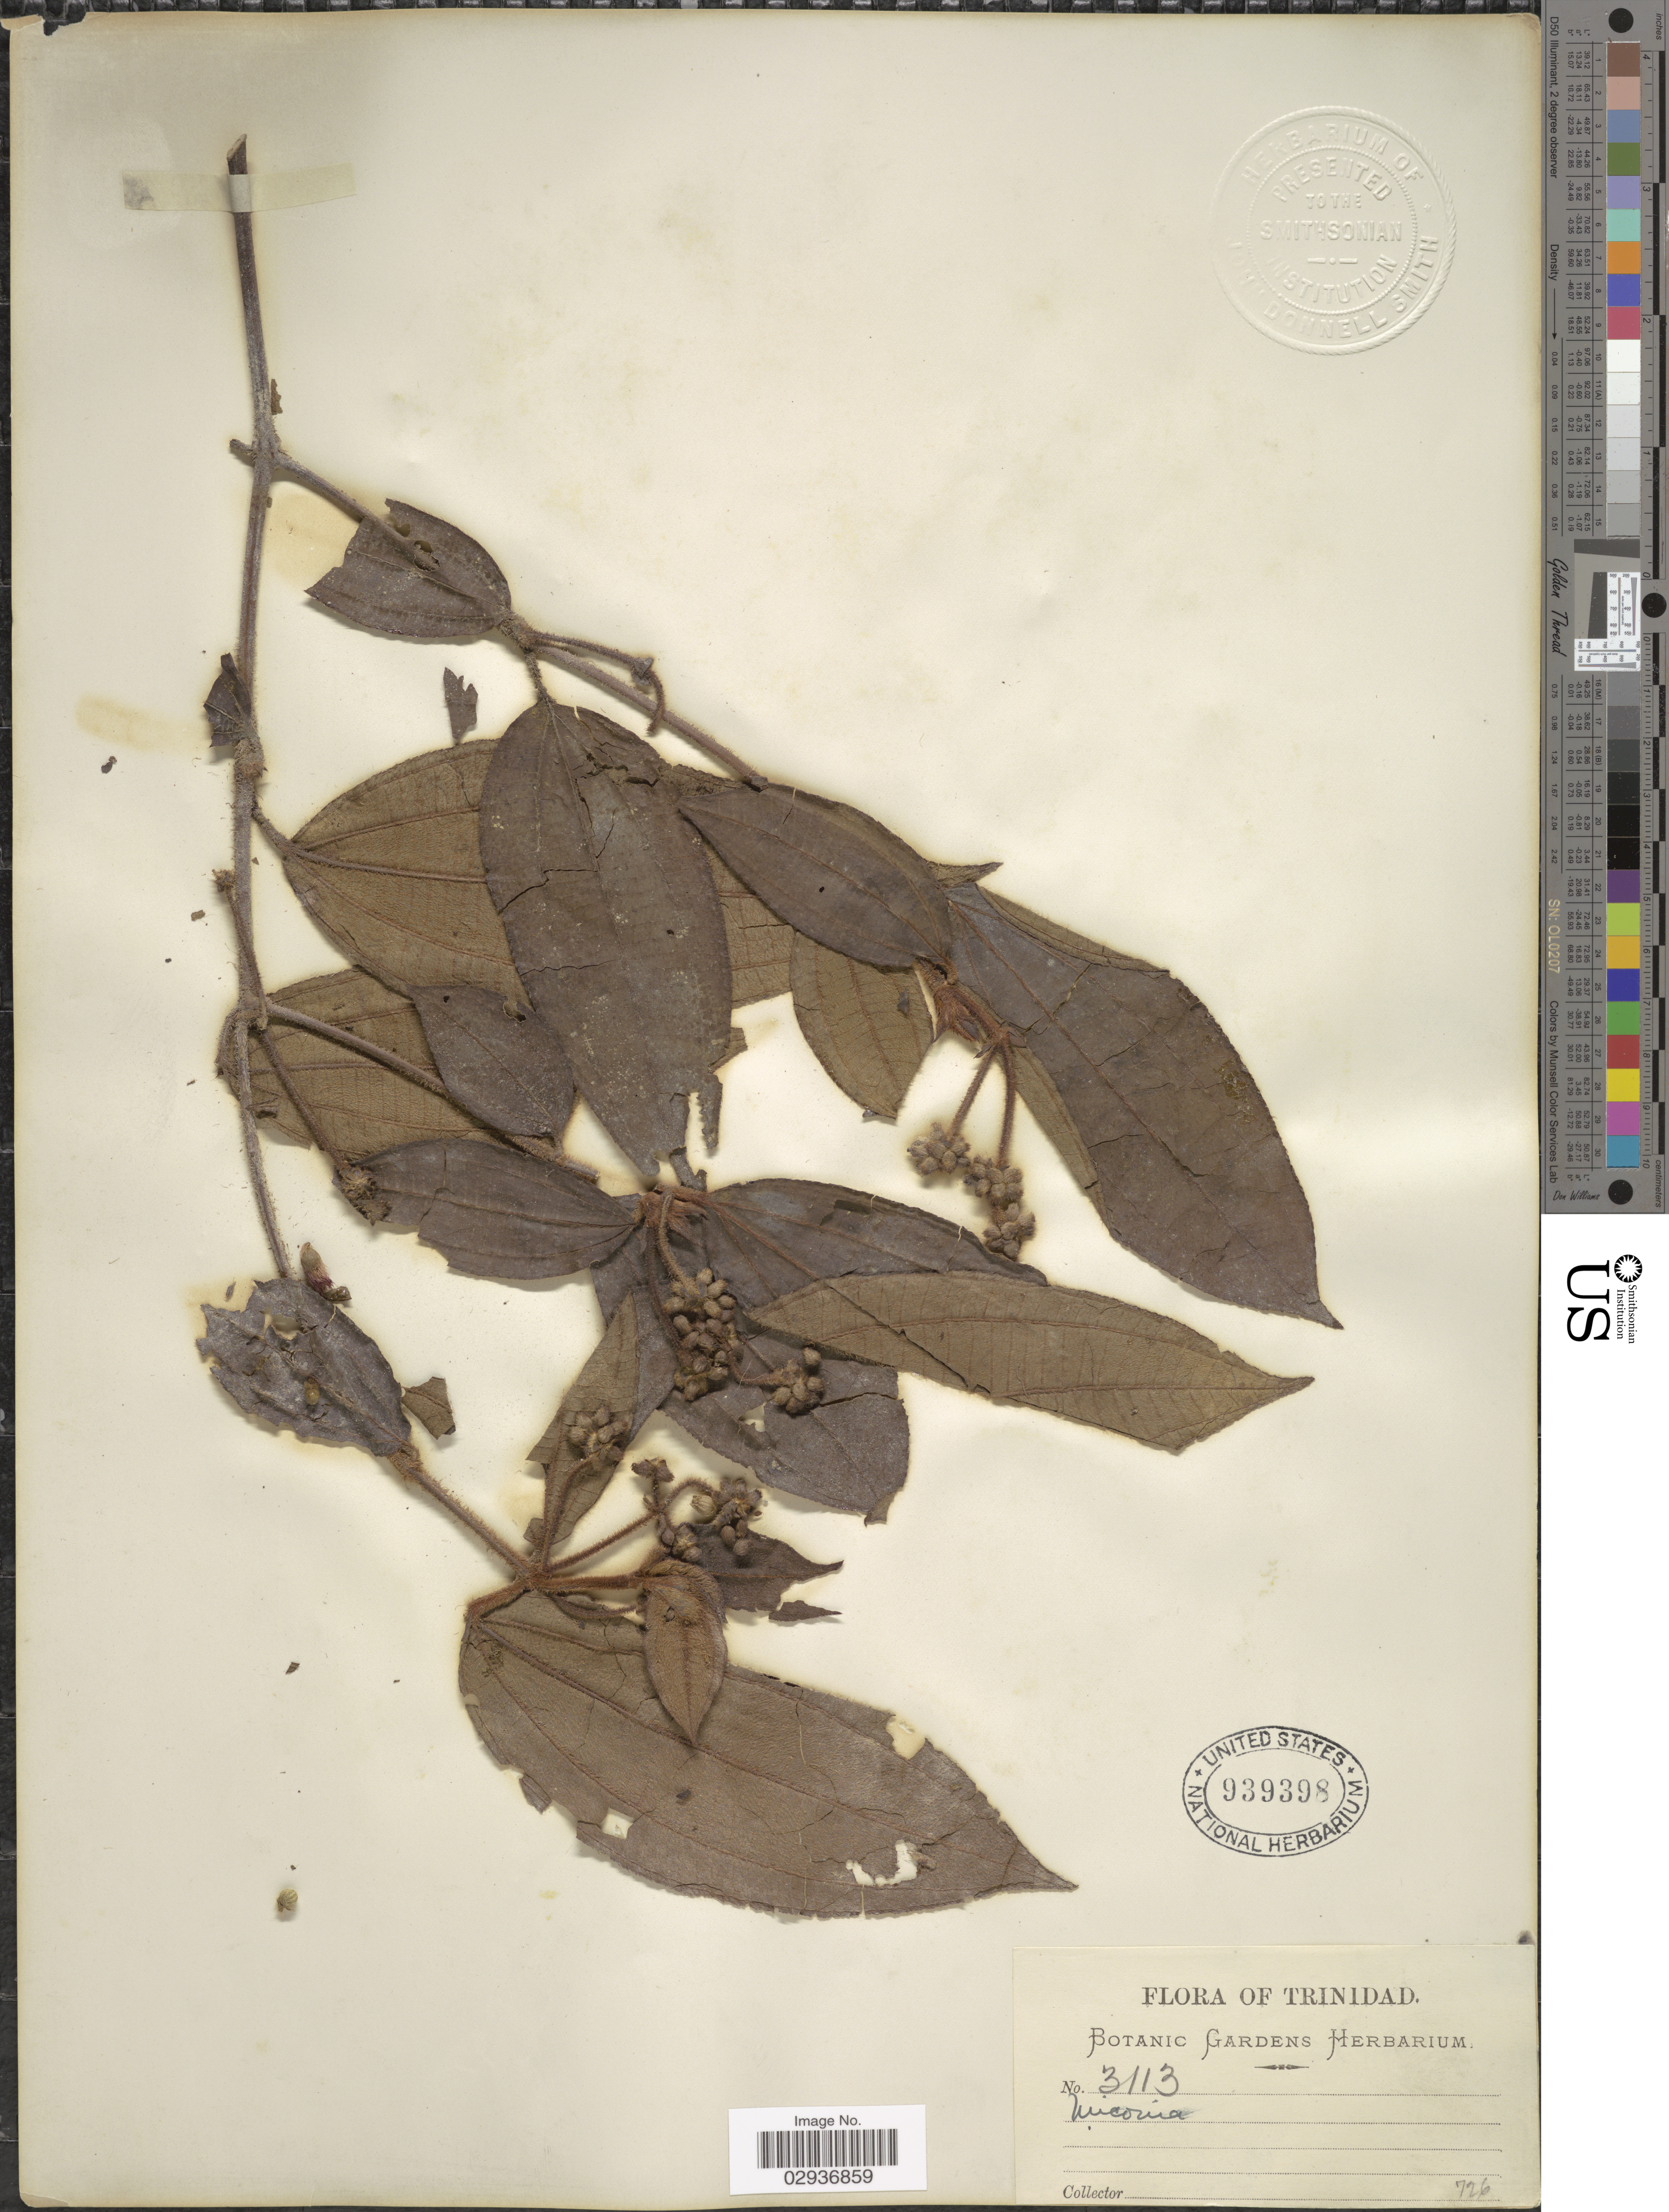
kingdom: Plantae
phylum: Tracheophyta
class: Magnoliopsida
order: Myrtales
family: Melastomataceae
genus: Miconia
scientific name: Miconia bracteata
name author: (DC.) Triana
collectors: ex herb. Botanic Gardens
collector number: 3113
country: Trinidad and Tobago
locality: Trinidad.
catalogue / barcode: US 939398